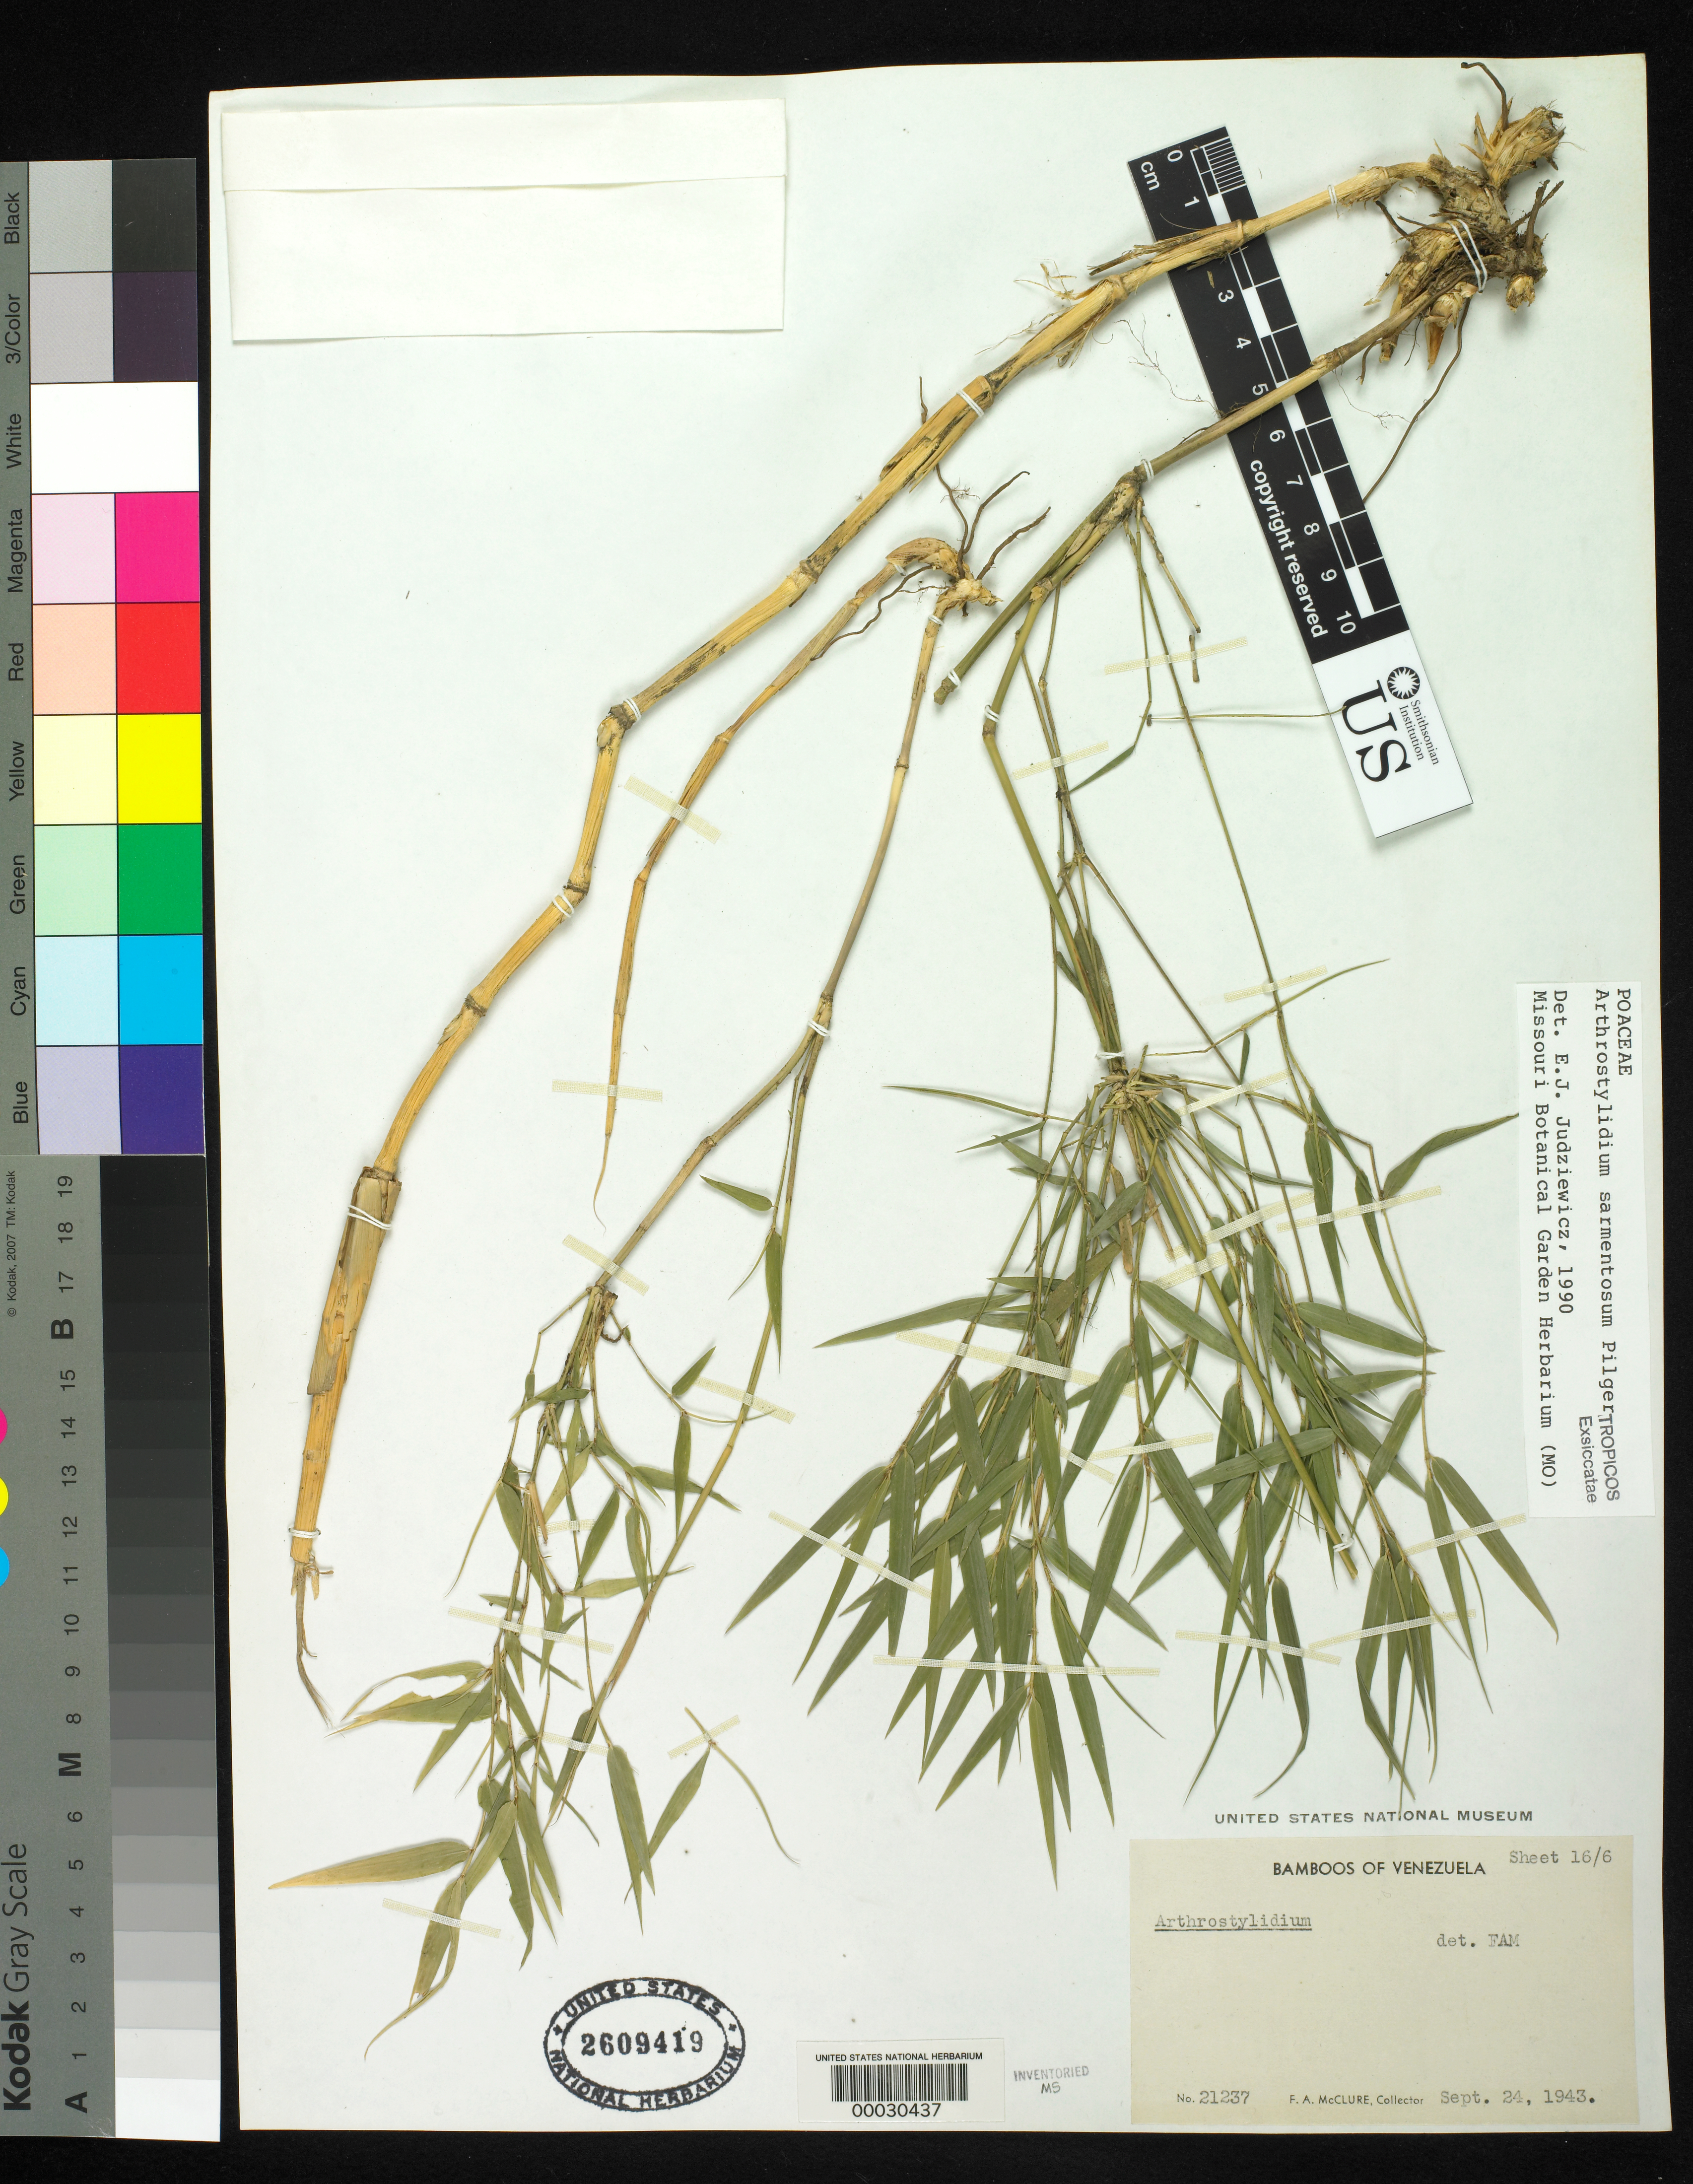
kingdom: Plantae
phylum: Tracheophyta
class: Liliopsida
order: Poales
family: Poaceae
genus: Arthrostylidium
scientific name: Arthrostylidium sarmentosum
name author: Pilg. in Urb.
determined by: Judziewicz, E. J.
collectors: F. A. McClure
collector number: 21237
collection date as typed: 24 Sep 1943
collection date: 1943-09-24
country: Venezuela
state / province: Distrito Federal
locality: El junquito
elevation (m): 1800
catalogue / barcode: US 2609419